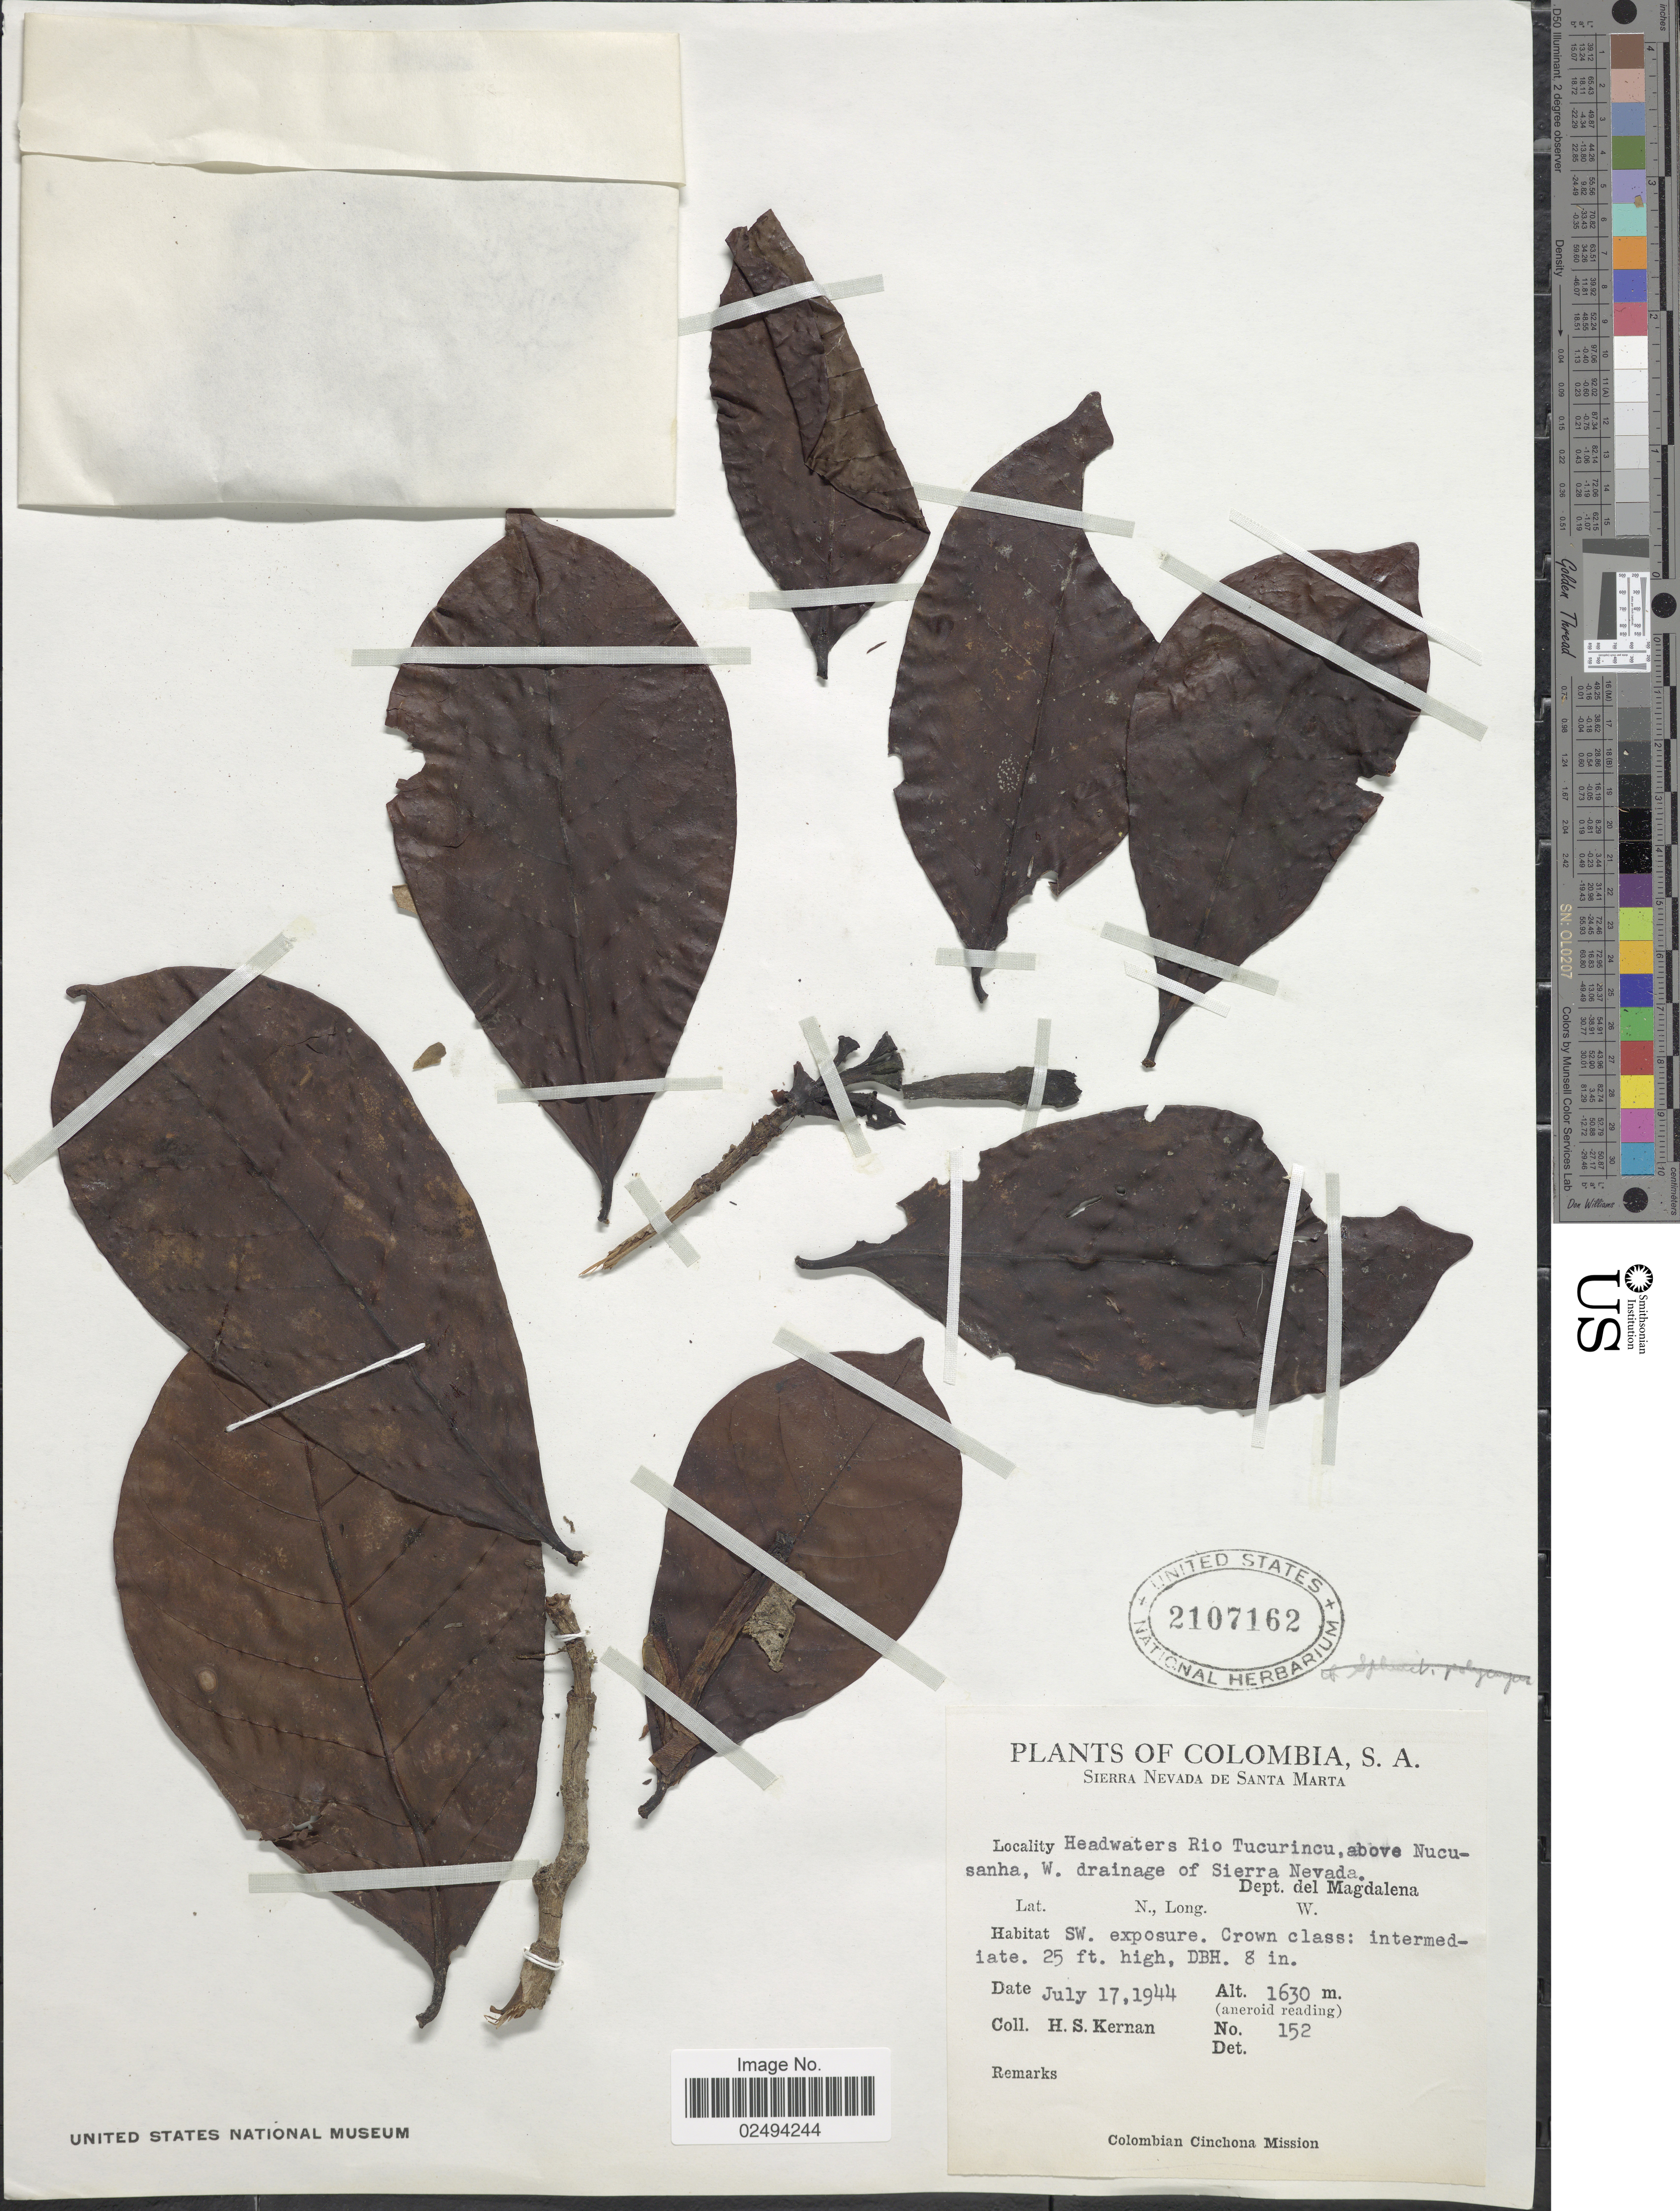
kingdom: Plantae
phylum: Tracheophyta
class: Magnoliopsida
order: Gentianales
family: Rubiaceae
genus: Tocoyena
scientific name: Tocoyena sp.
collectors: H. Kernan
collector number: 152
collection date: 1944-07-17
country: Colombia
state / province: Magdalena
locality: Sierra Nevada de Santa Marta, Headwaters Rio Tucurincu, above Nucusanha, W drainage of Sierra Nevada, Dept. Magdalena, SW exposure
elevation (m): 1630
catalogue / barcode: US 2107162